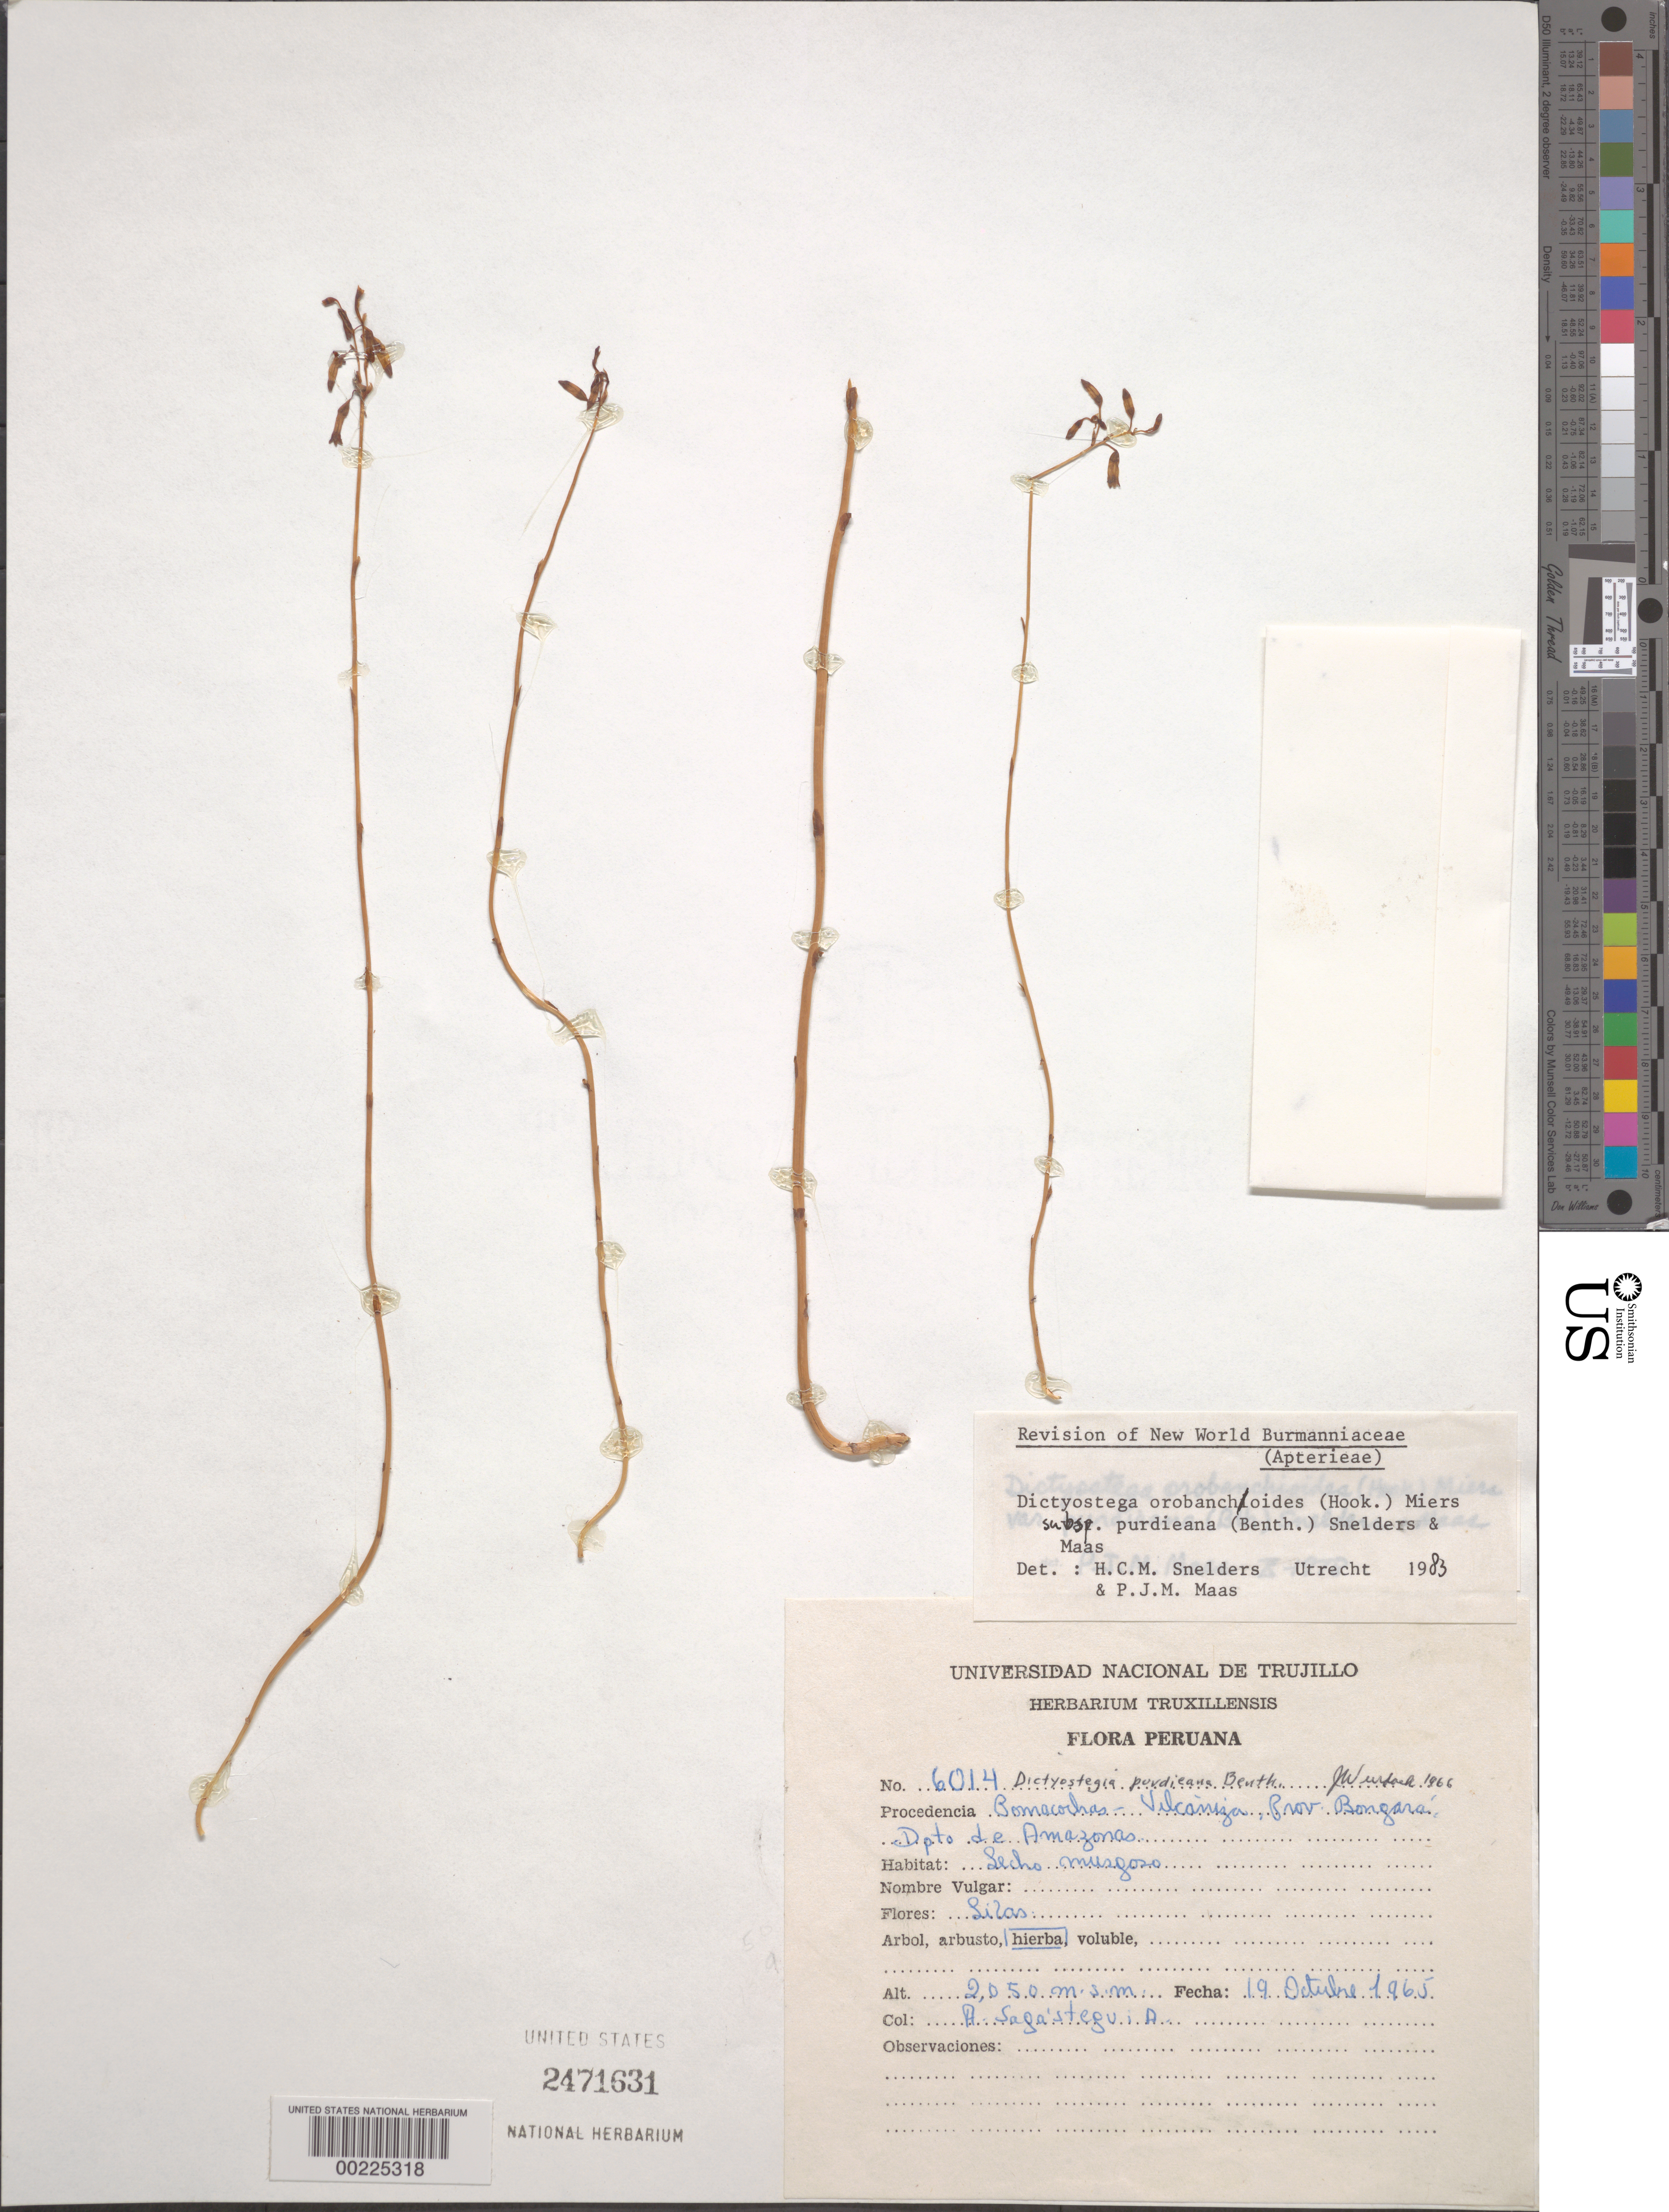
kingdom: Plantae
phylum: Tracheophyta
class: Liliopsida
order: Dioscoreales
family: Burmanniaceae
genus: Dictyostega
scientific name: Dictyostega orobanchoides subsp. purdieana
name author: (Benth.) Snelders & Maas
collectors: A. Sagástegui A.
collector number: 6014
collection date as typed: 19 Oct 1965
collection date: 1965-10-19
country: Peru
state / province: Amazonas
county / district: Bongará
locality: Bomacochas - Vilcaniza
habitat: Mossy river bed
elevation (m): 625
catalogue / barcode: US 2471631